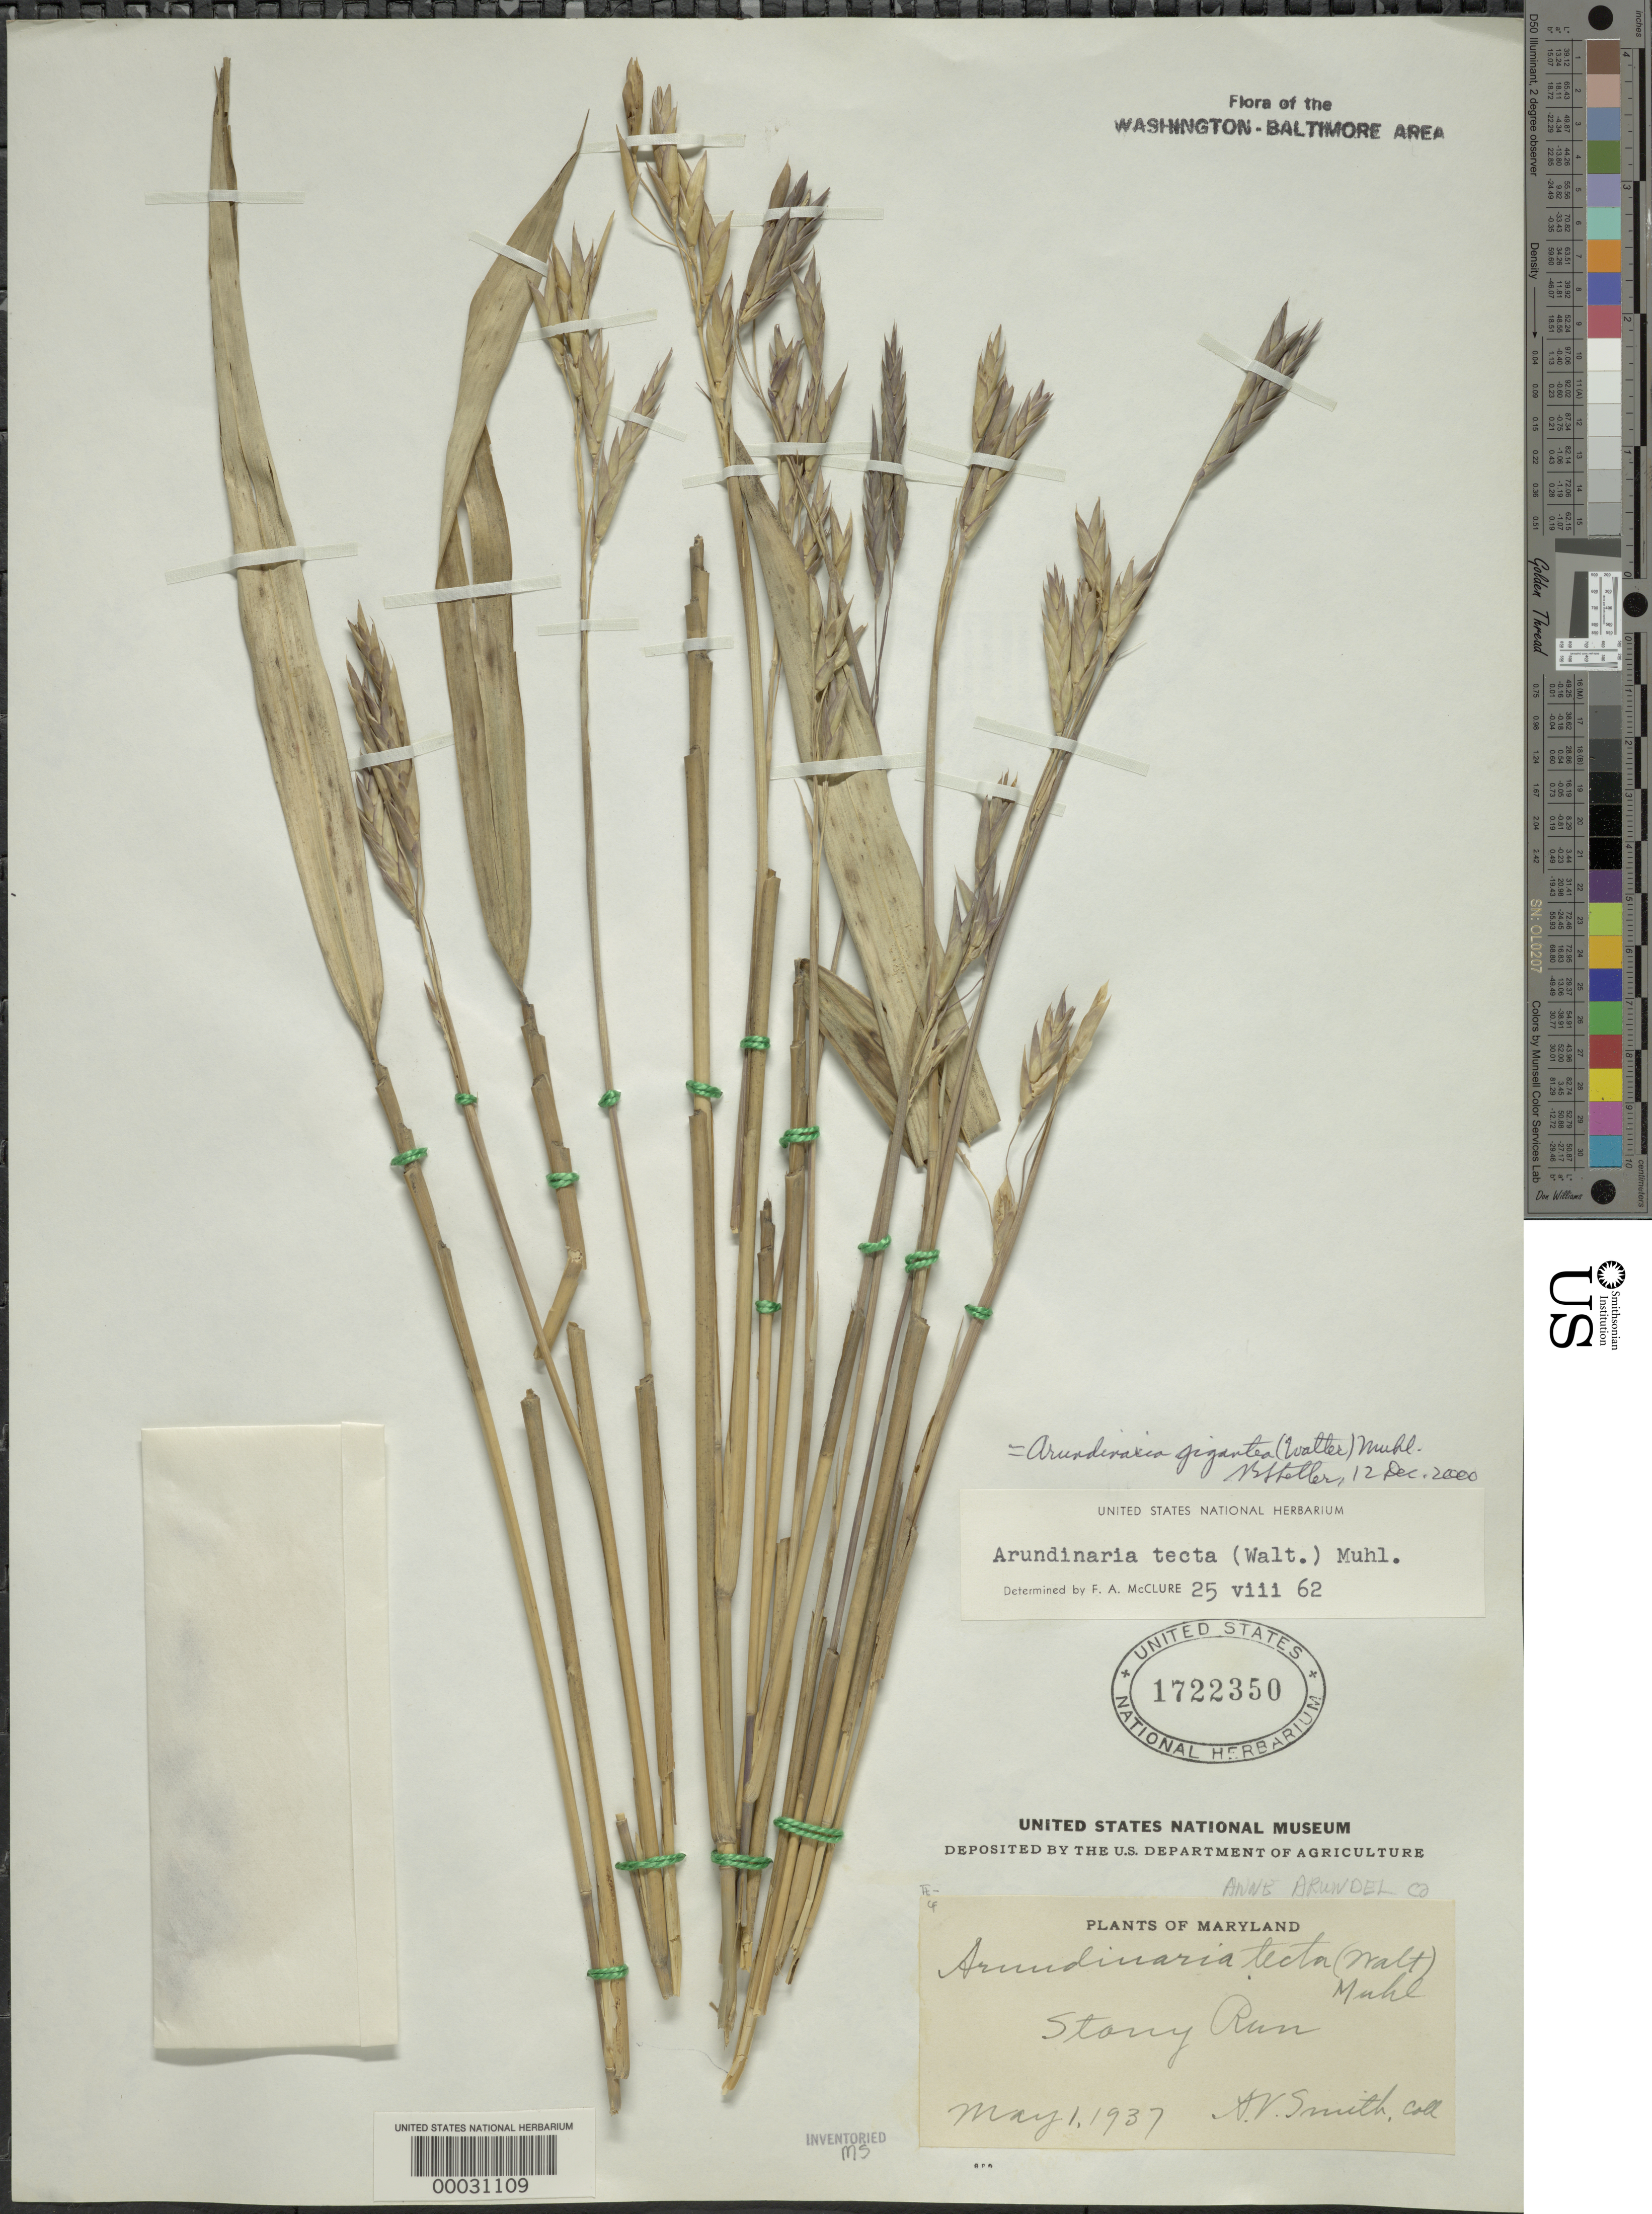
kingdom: Plantae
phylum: Tracheophyta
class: Liliopsida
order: Poales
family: Poaceae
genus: Arundinaria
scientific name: Arundinaria tecta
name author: (Walter) Muhl.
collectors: A. C. Smith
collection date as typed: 01 May 1937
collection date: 1937-05-01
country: United States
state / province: Maryland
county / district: Anne Arundel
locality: Stony Run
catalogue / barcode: US 1722350